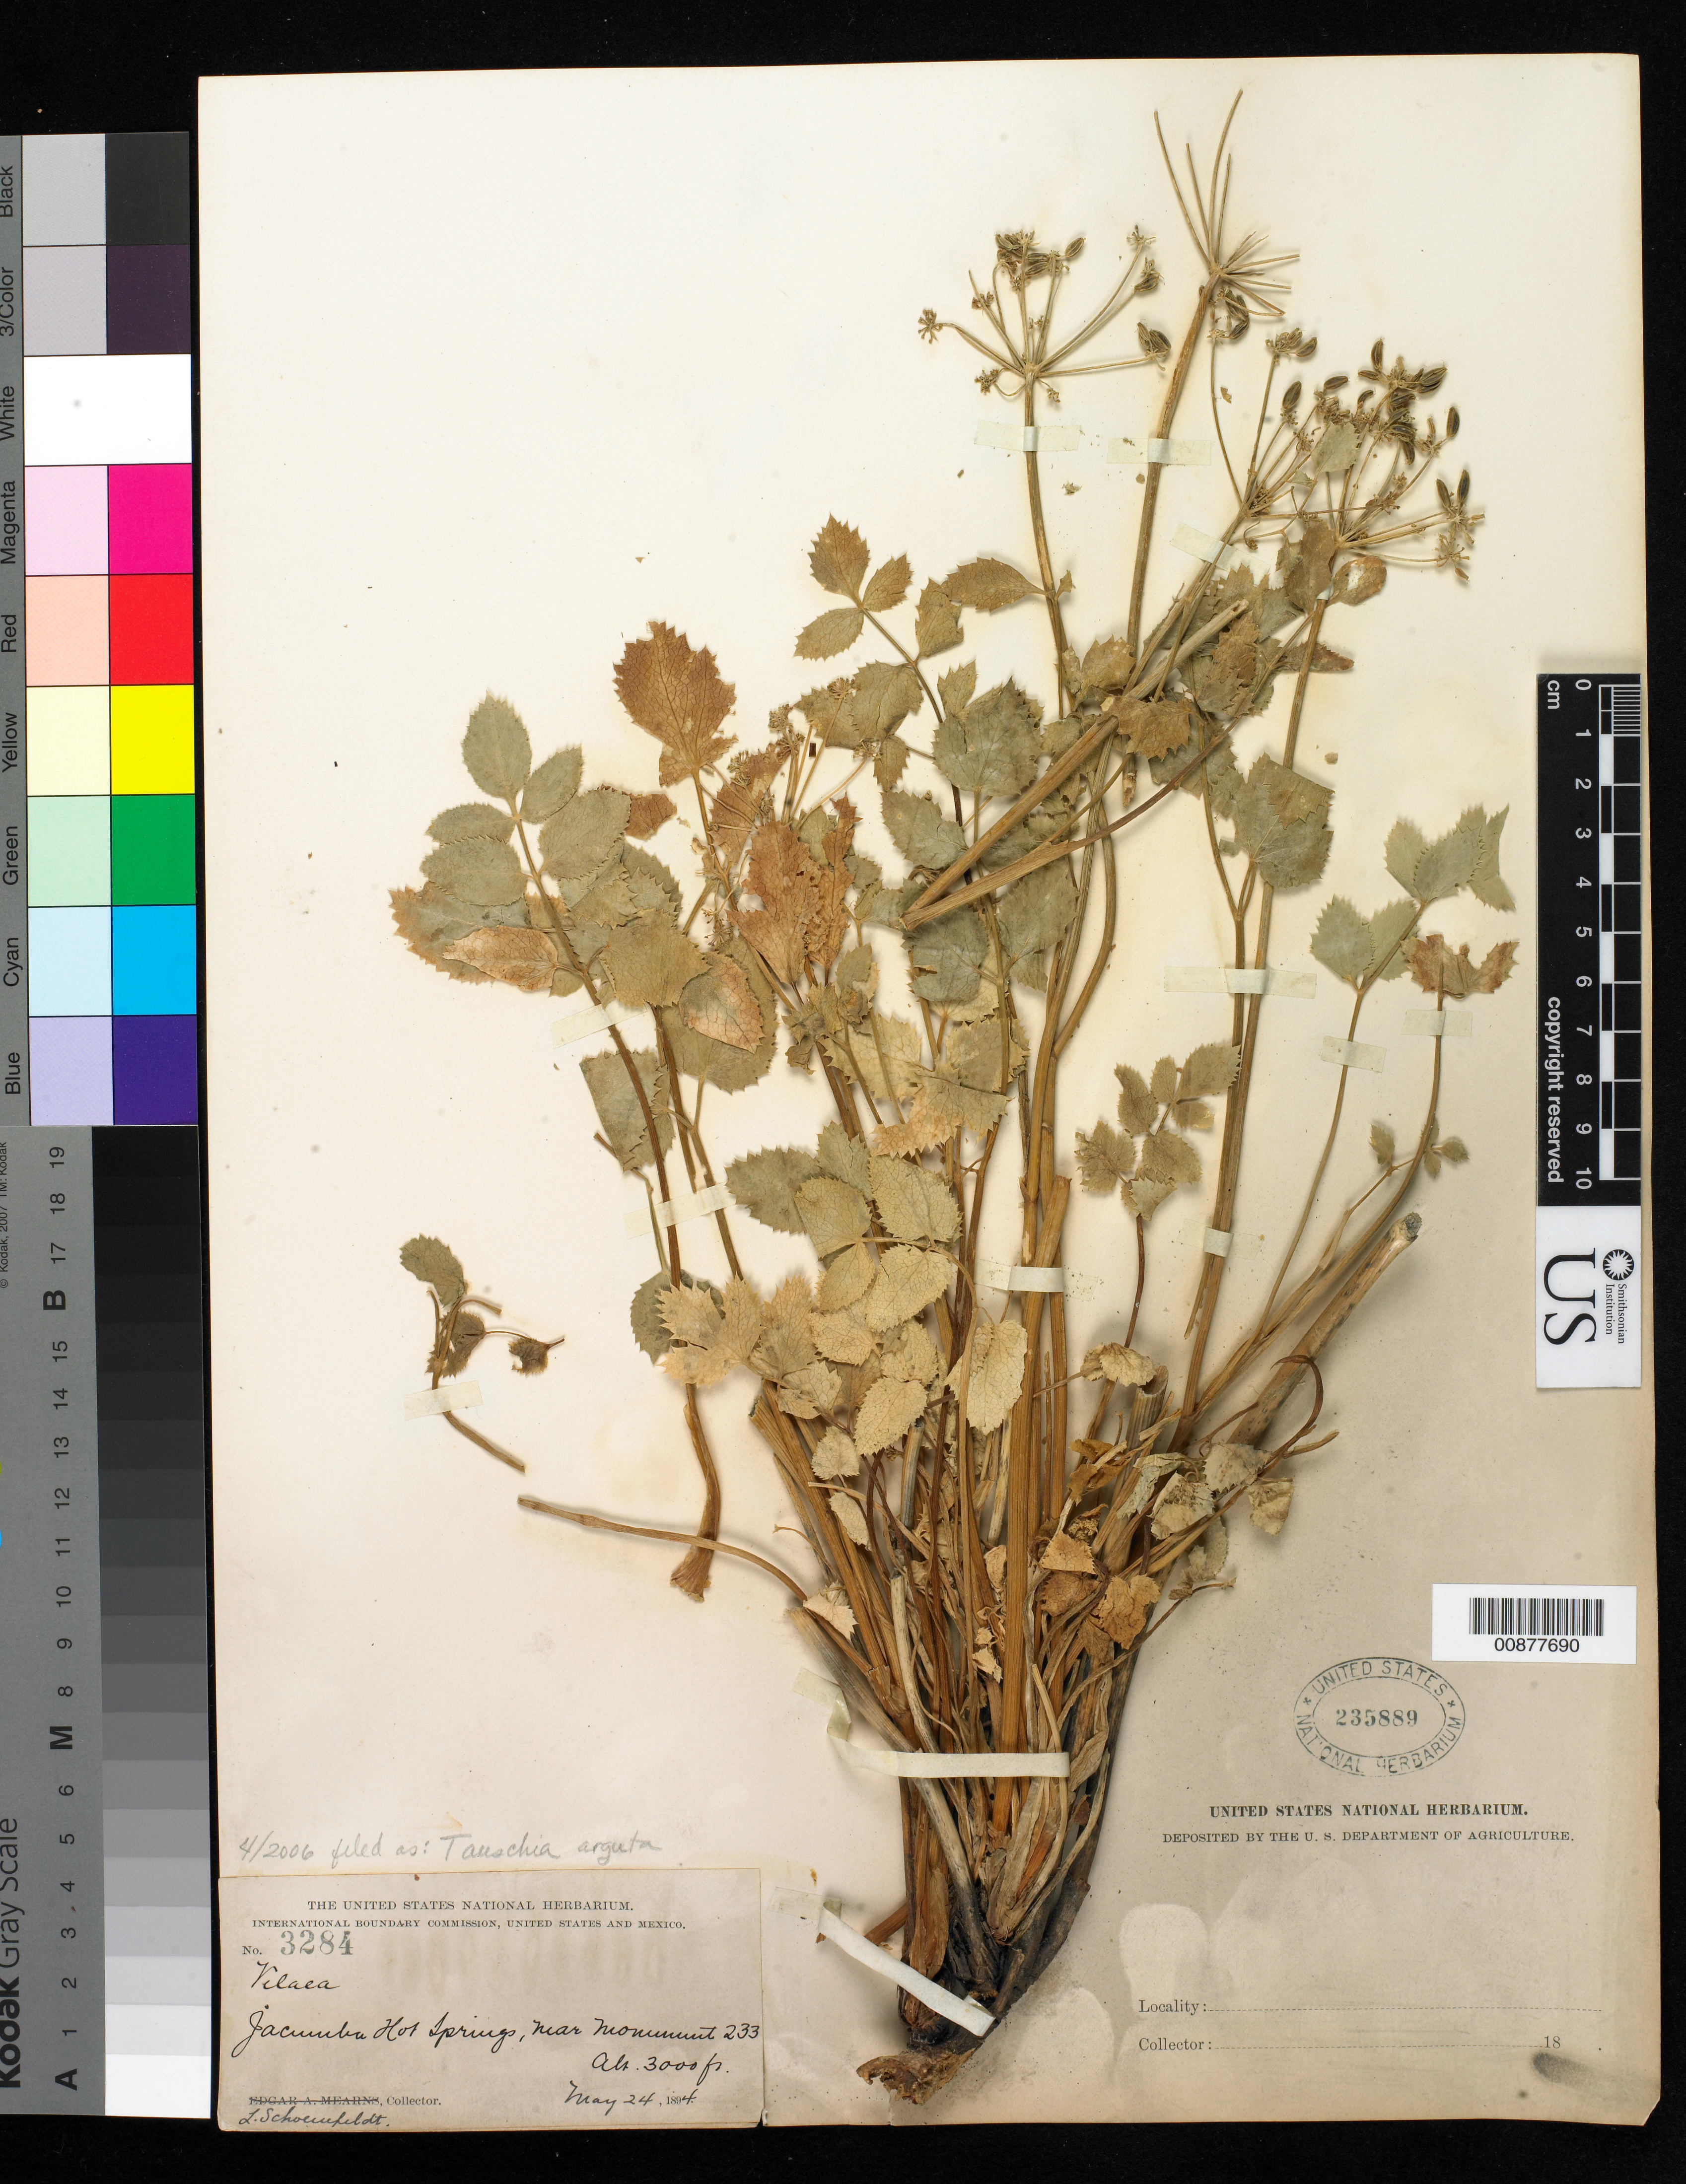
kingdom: Plantae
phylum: Tracheophyta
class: Magnoliopsida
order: Apiales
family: Apiaceae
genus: Tauschia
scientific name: Tauschia arguta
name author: (Torr.) J.F. Macbr.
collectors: L. Schoenfeldt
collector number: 3284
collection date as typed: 24 May 1894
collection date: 1894-05-24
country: United States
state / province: California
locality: Jacumba Hot Springs, near monument 233.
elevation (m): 914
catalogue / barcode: US 235889